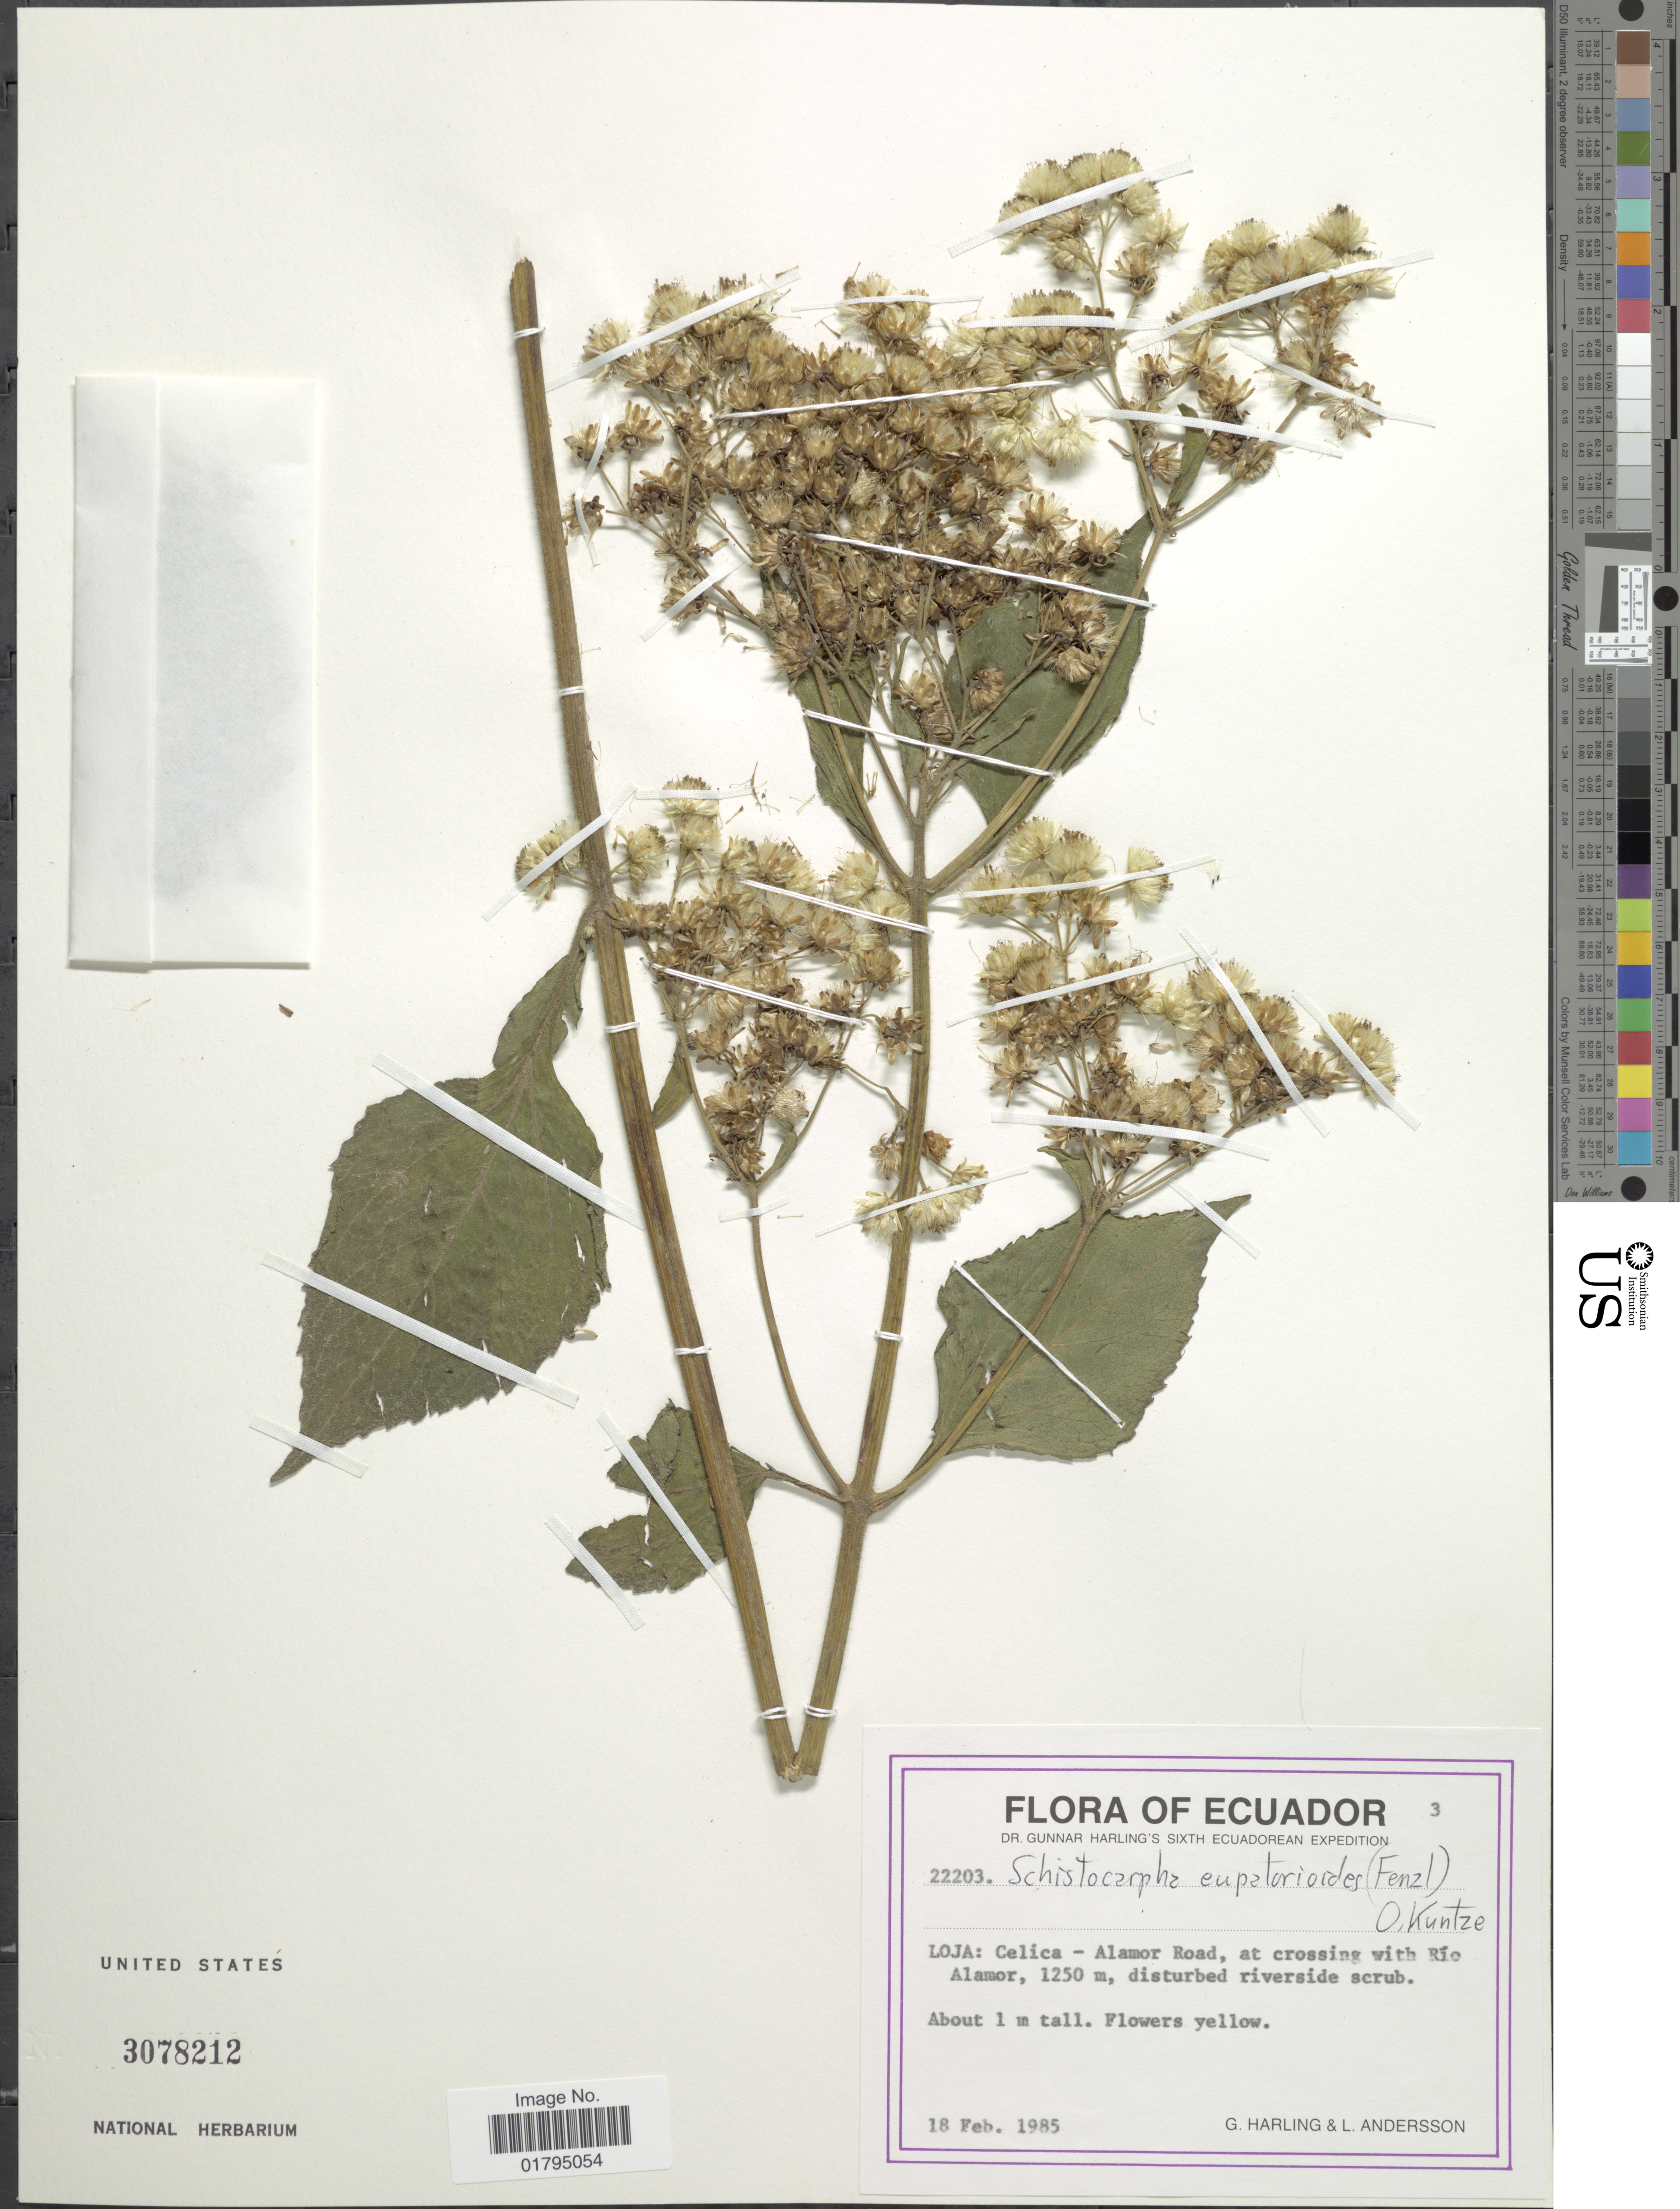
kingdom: Plantae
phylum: Tracheophyta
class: Magnoliopsida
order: Asterales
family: Asteraceae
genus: Schistocarpha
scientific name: Schistocarpha eupatorioides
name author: (Fenzl) Kuntze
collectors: G. Harling & L. Andersson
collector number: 22203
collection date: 1985-02-18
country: Ecuador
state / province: Loja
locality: Loja: Celica - Alamor Road, at crossing with Rio Alamor.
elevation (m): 1250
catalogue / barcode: US 3078212